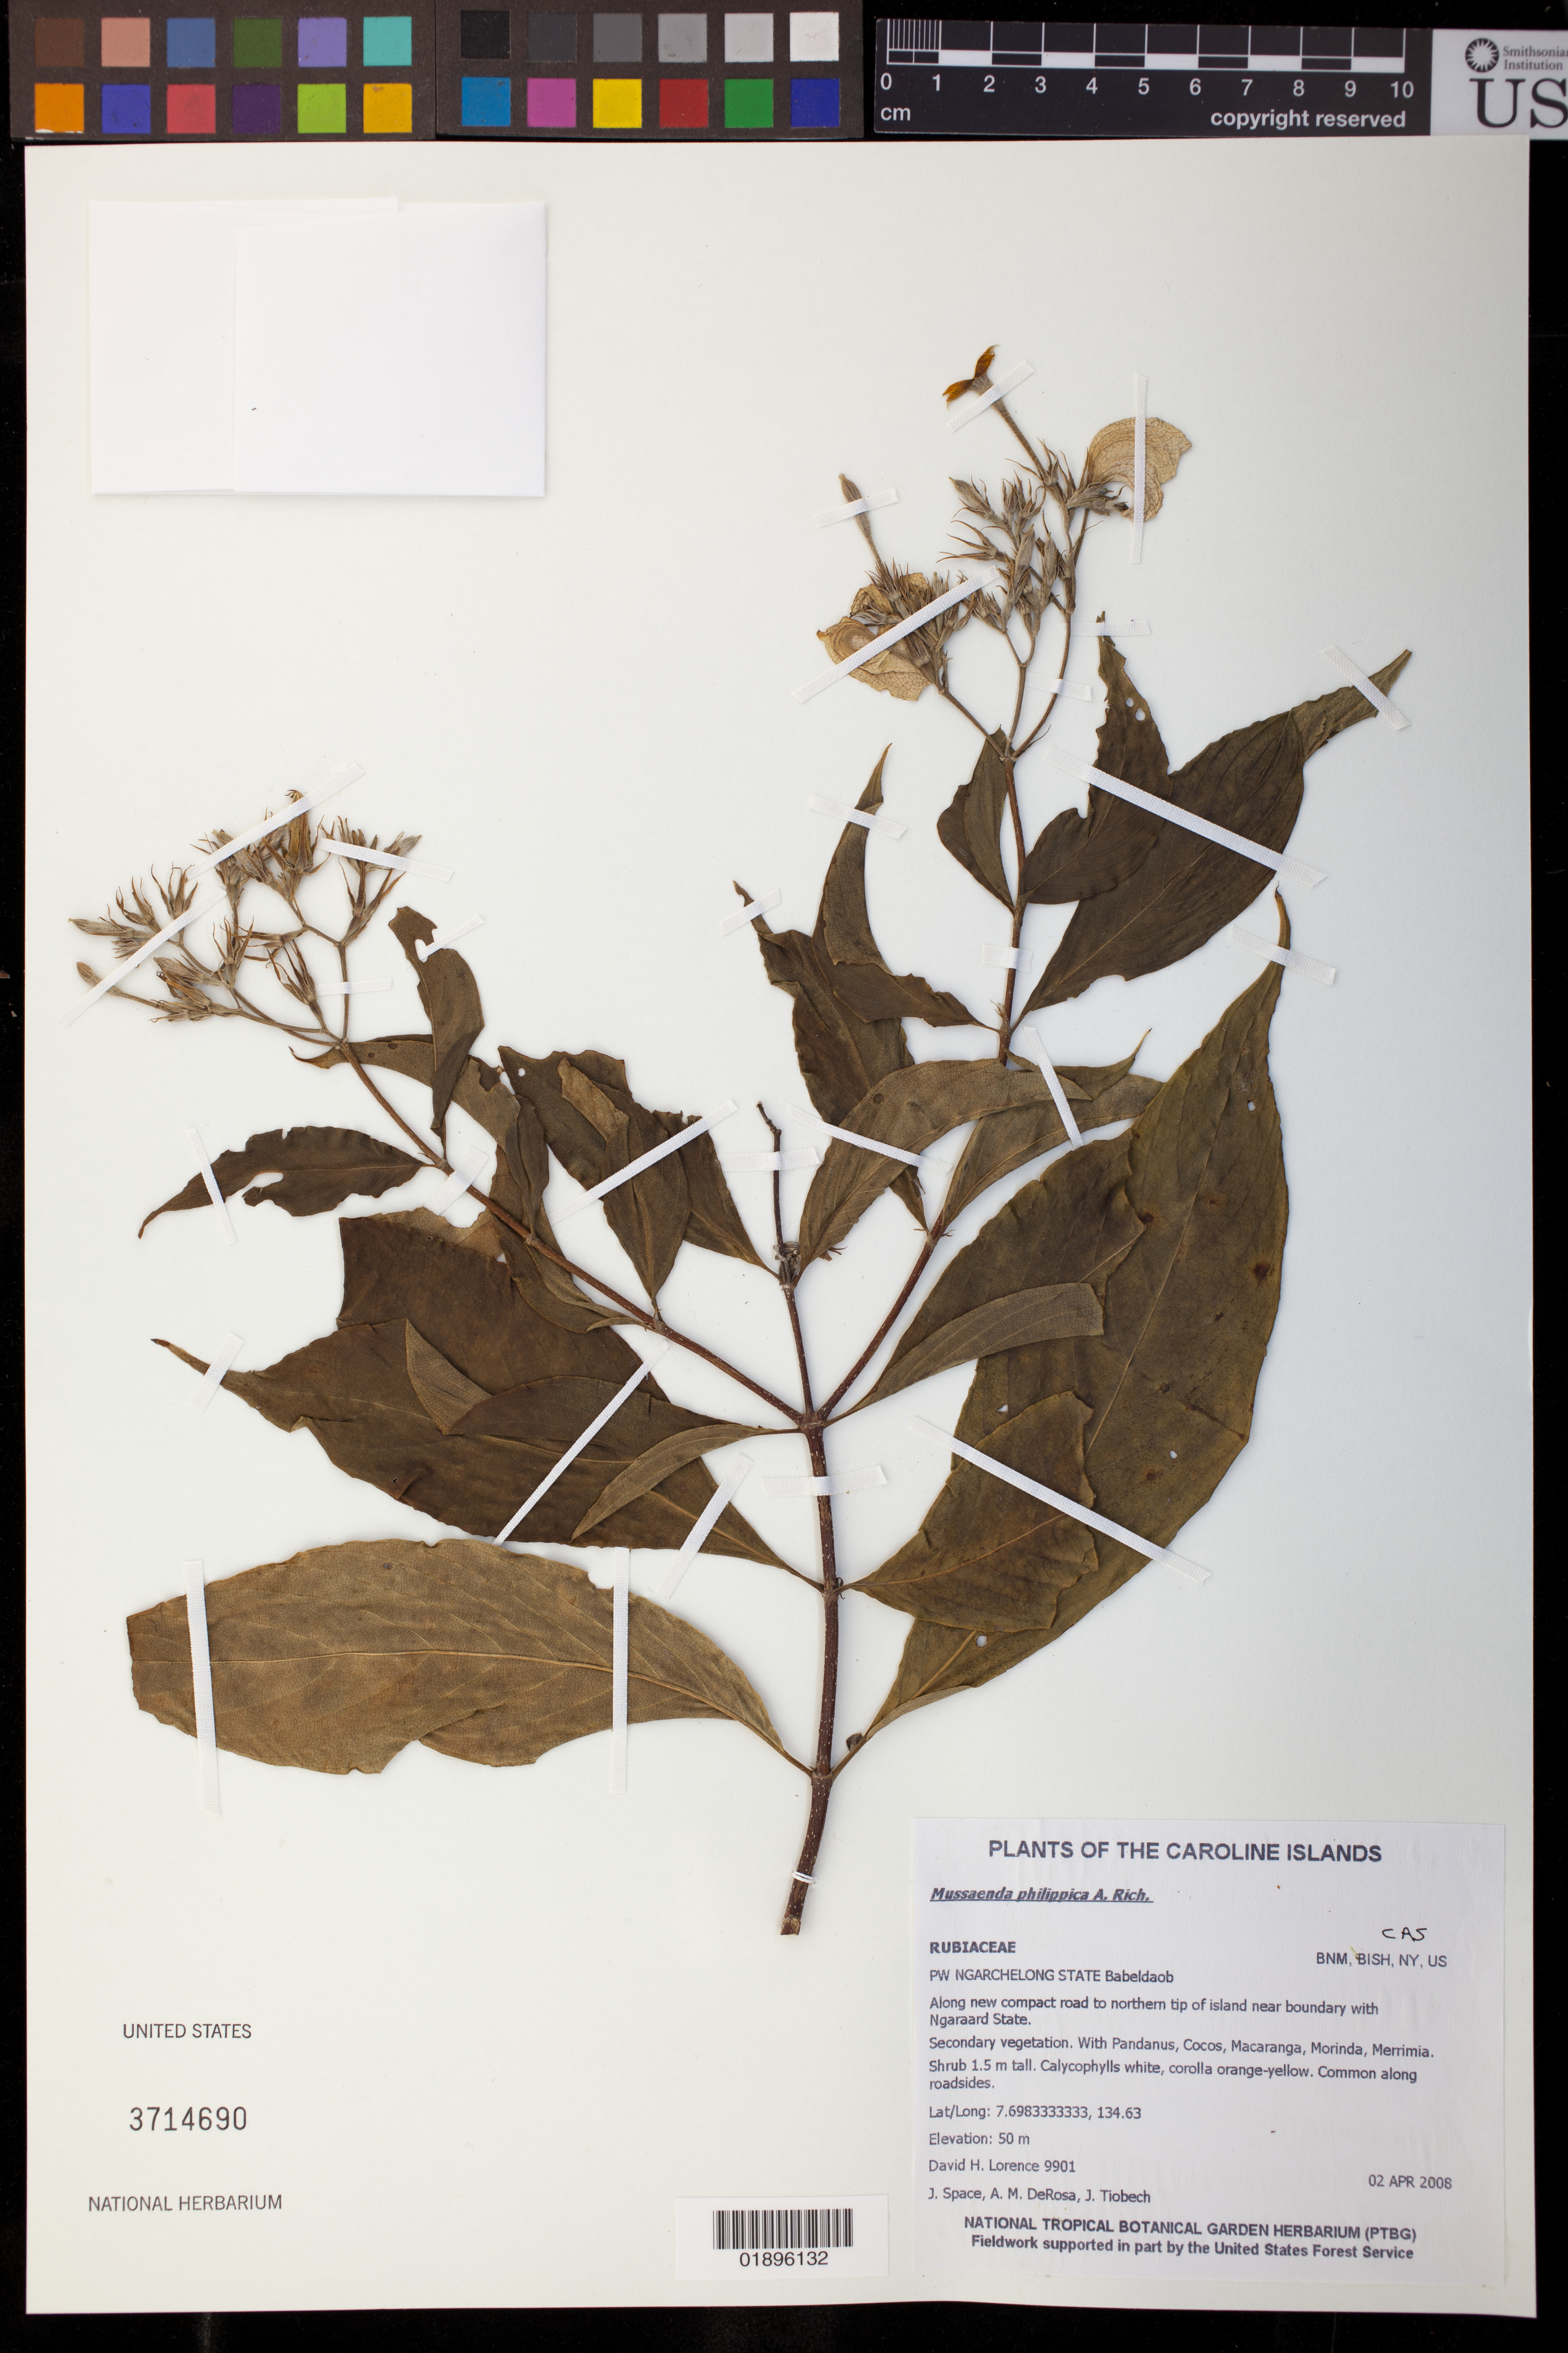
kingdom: Plantae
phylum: Tracheophyta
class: Magnoliopsida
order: Gentianales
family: Rubiaceae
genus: Mussaenda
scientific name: Mussaenda philippica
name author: A. Rich.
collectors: D. Lorence, J. Space, A. DeRosa & J. Tiobech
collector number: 9901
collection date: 2008-04-02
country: Palau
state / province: Ngarchelong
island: Babeldaob [Babelthuap]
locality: Along new compact road to northern tip of island near boundary with Ngaraard State.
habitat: Secondary vegetation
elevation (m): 50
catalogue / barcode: US 3714690